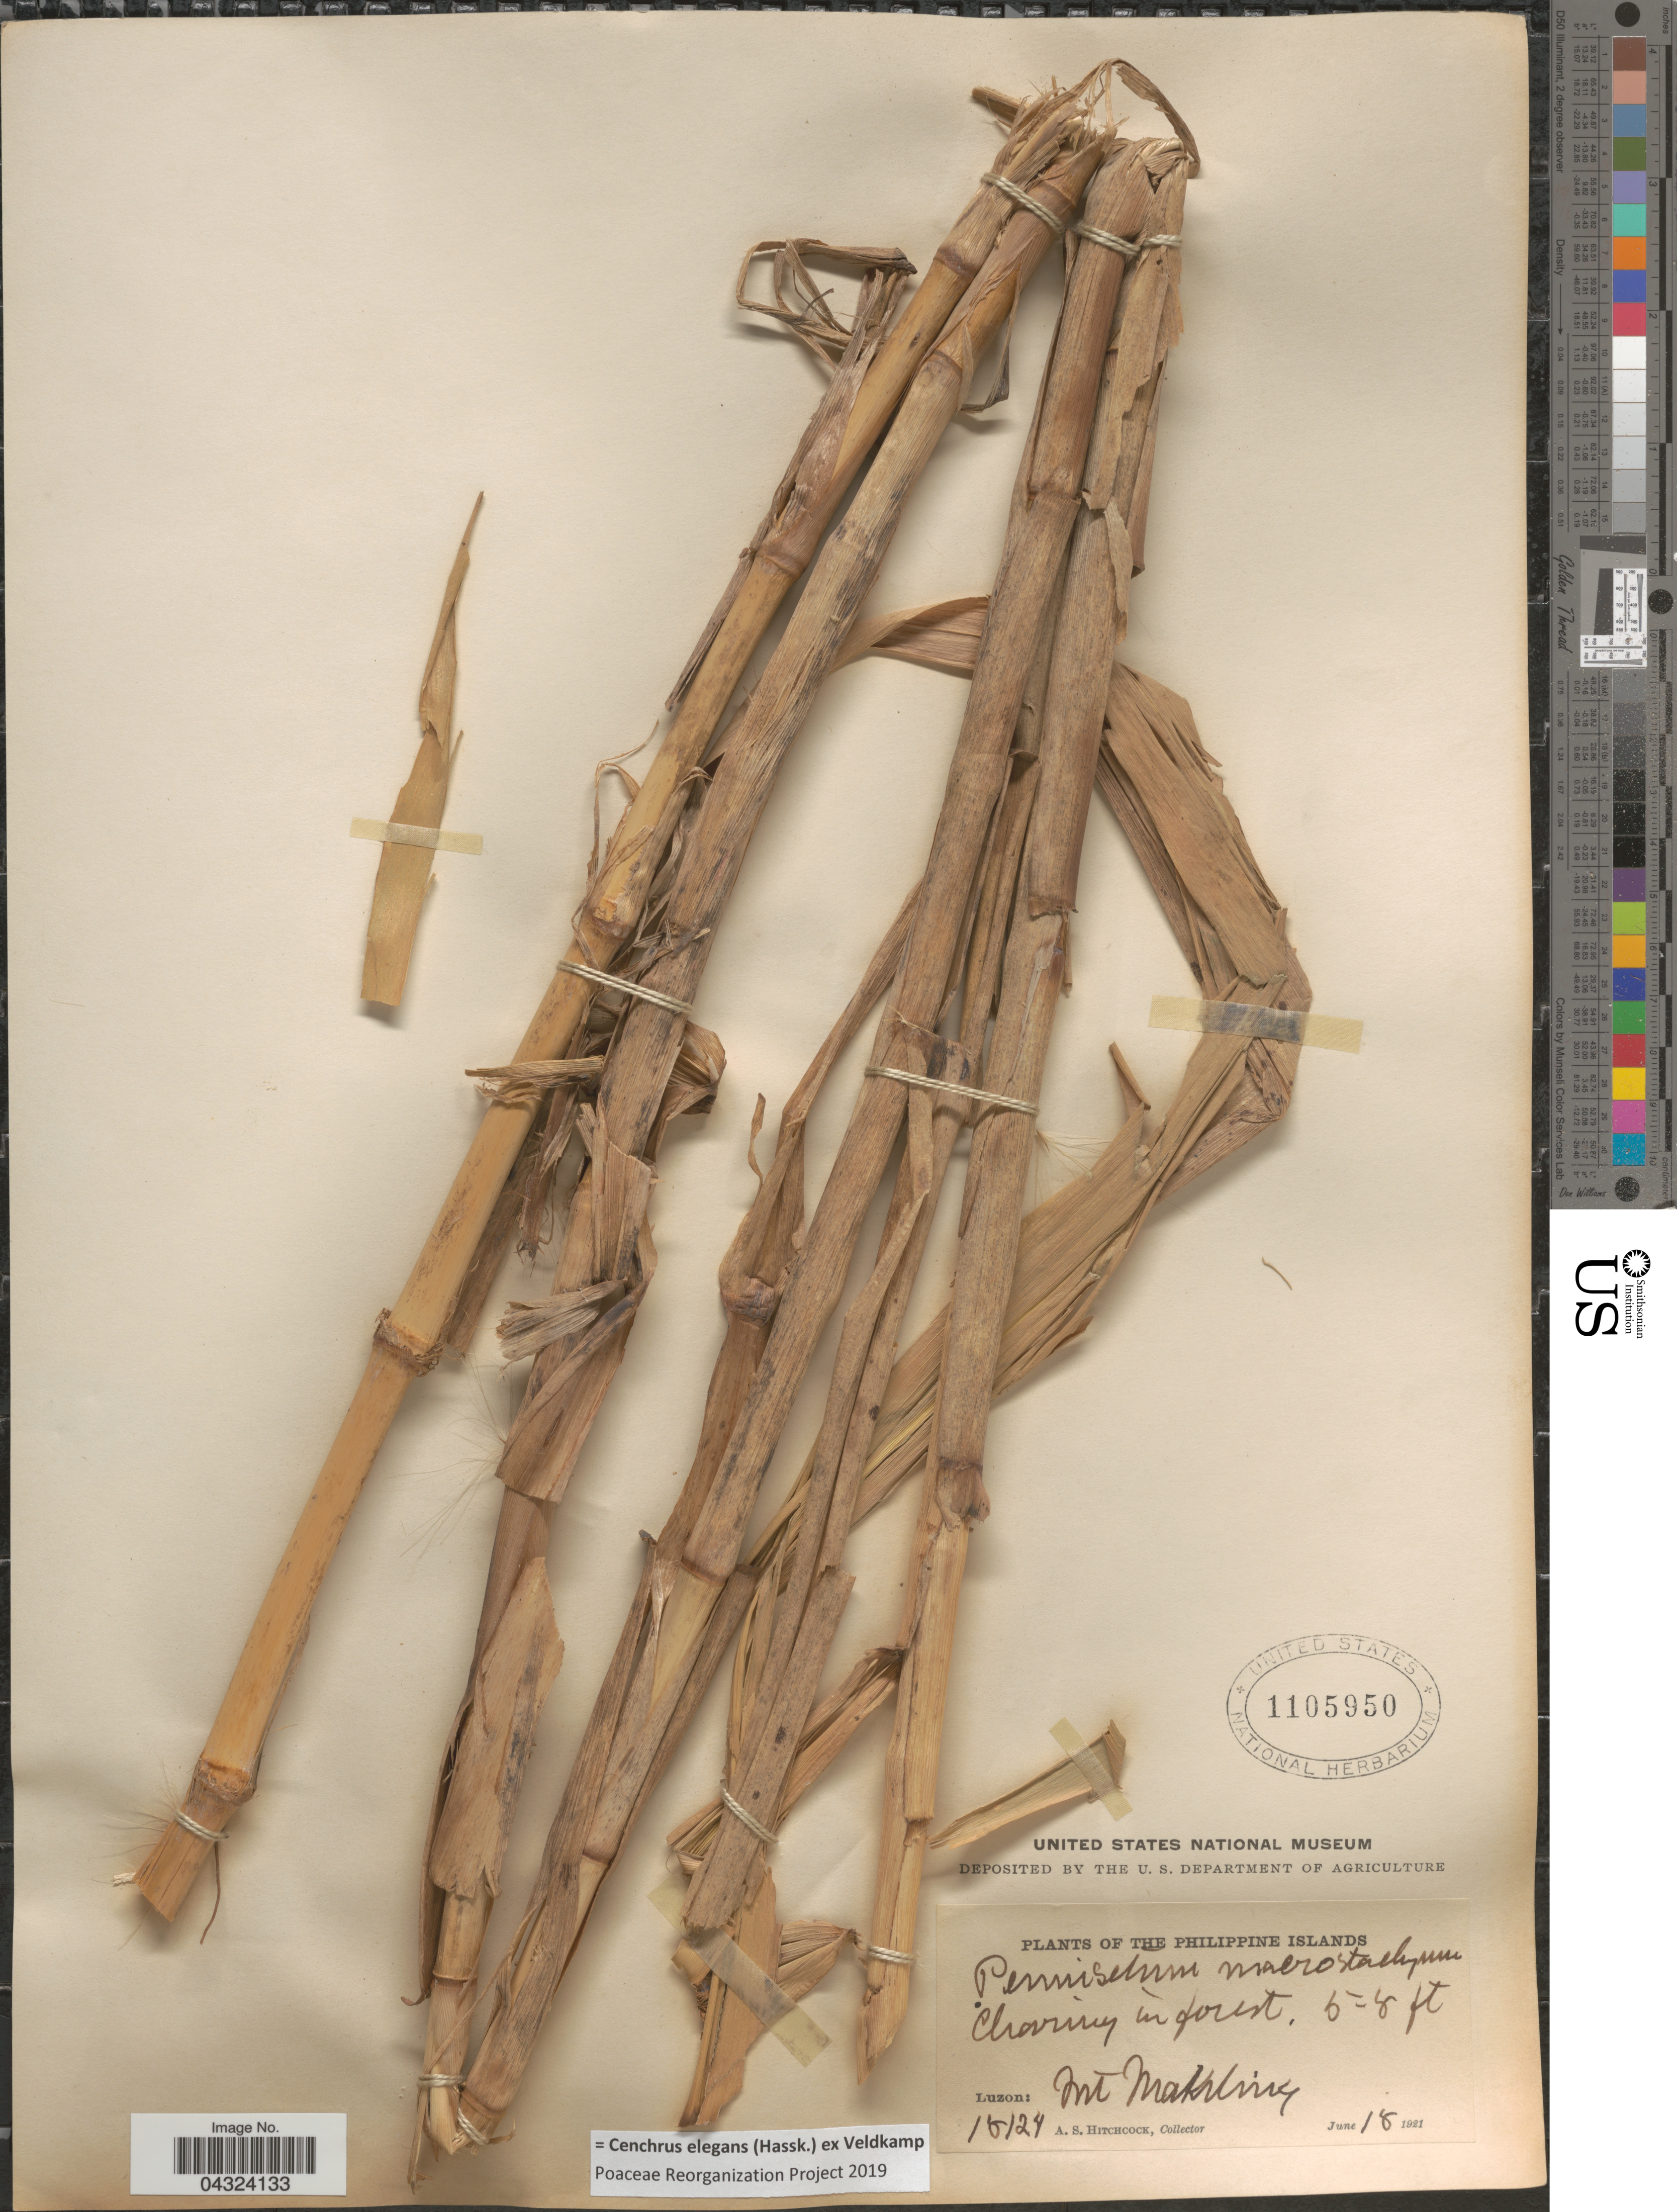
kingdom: Plantae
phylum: Tracheophyta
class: Liliopsida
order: Poales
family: Poaceae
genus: Cenchrus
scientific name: Cenchrus elegans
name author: (Hassk.) Veldkamp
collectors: A. S. Hitchcock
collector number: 15124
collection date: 1921-06-18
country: Philippines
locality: Luzon: Mt Makiling.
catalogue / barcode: US 1105950